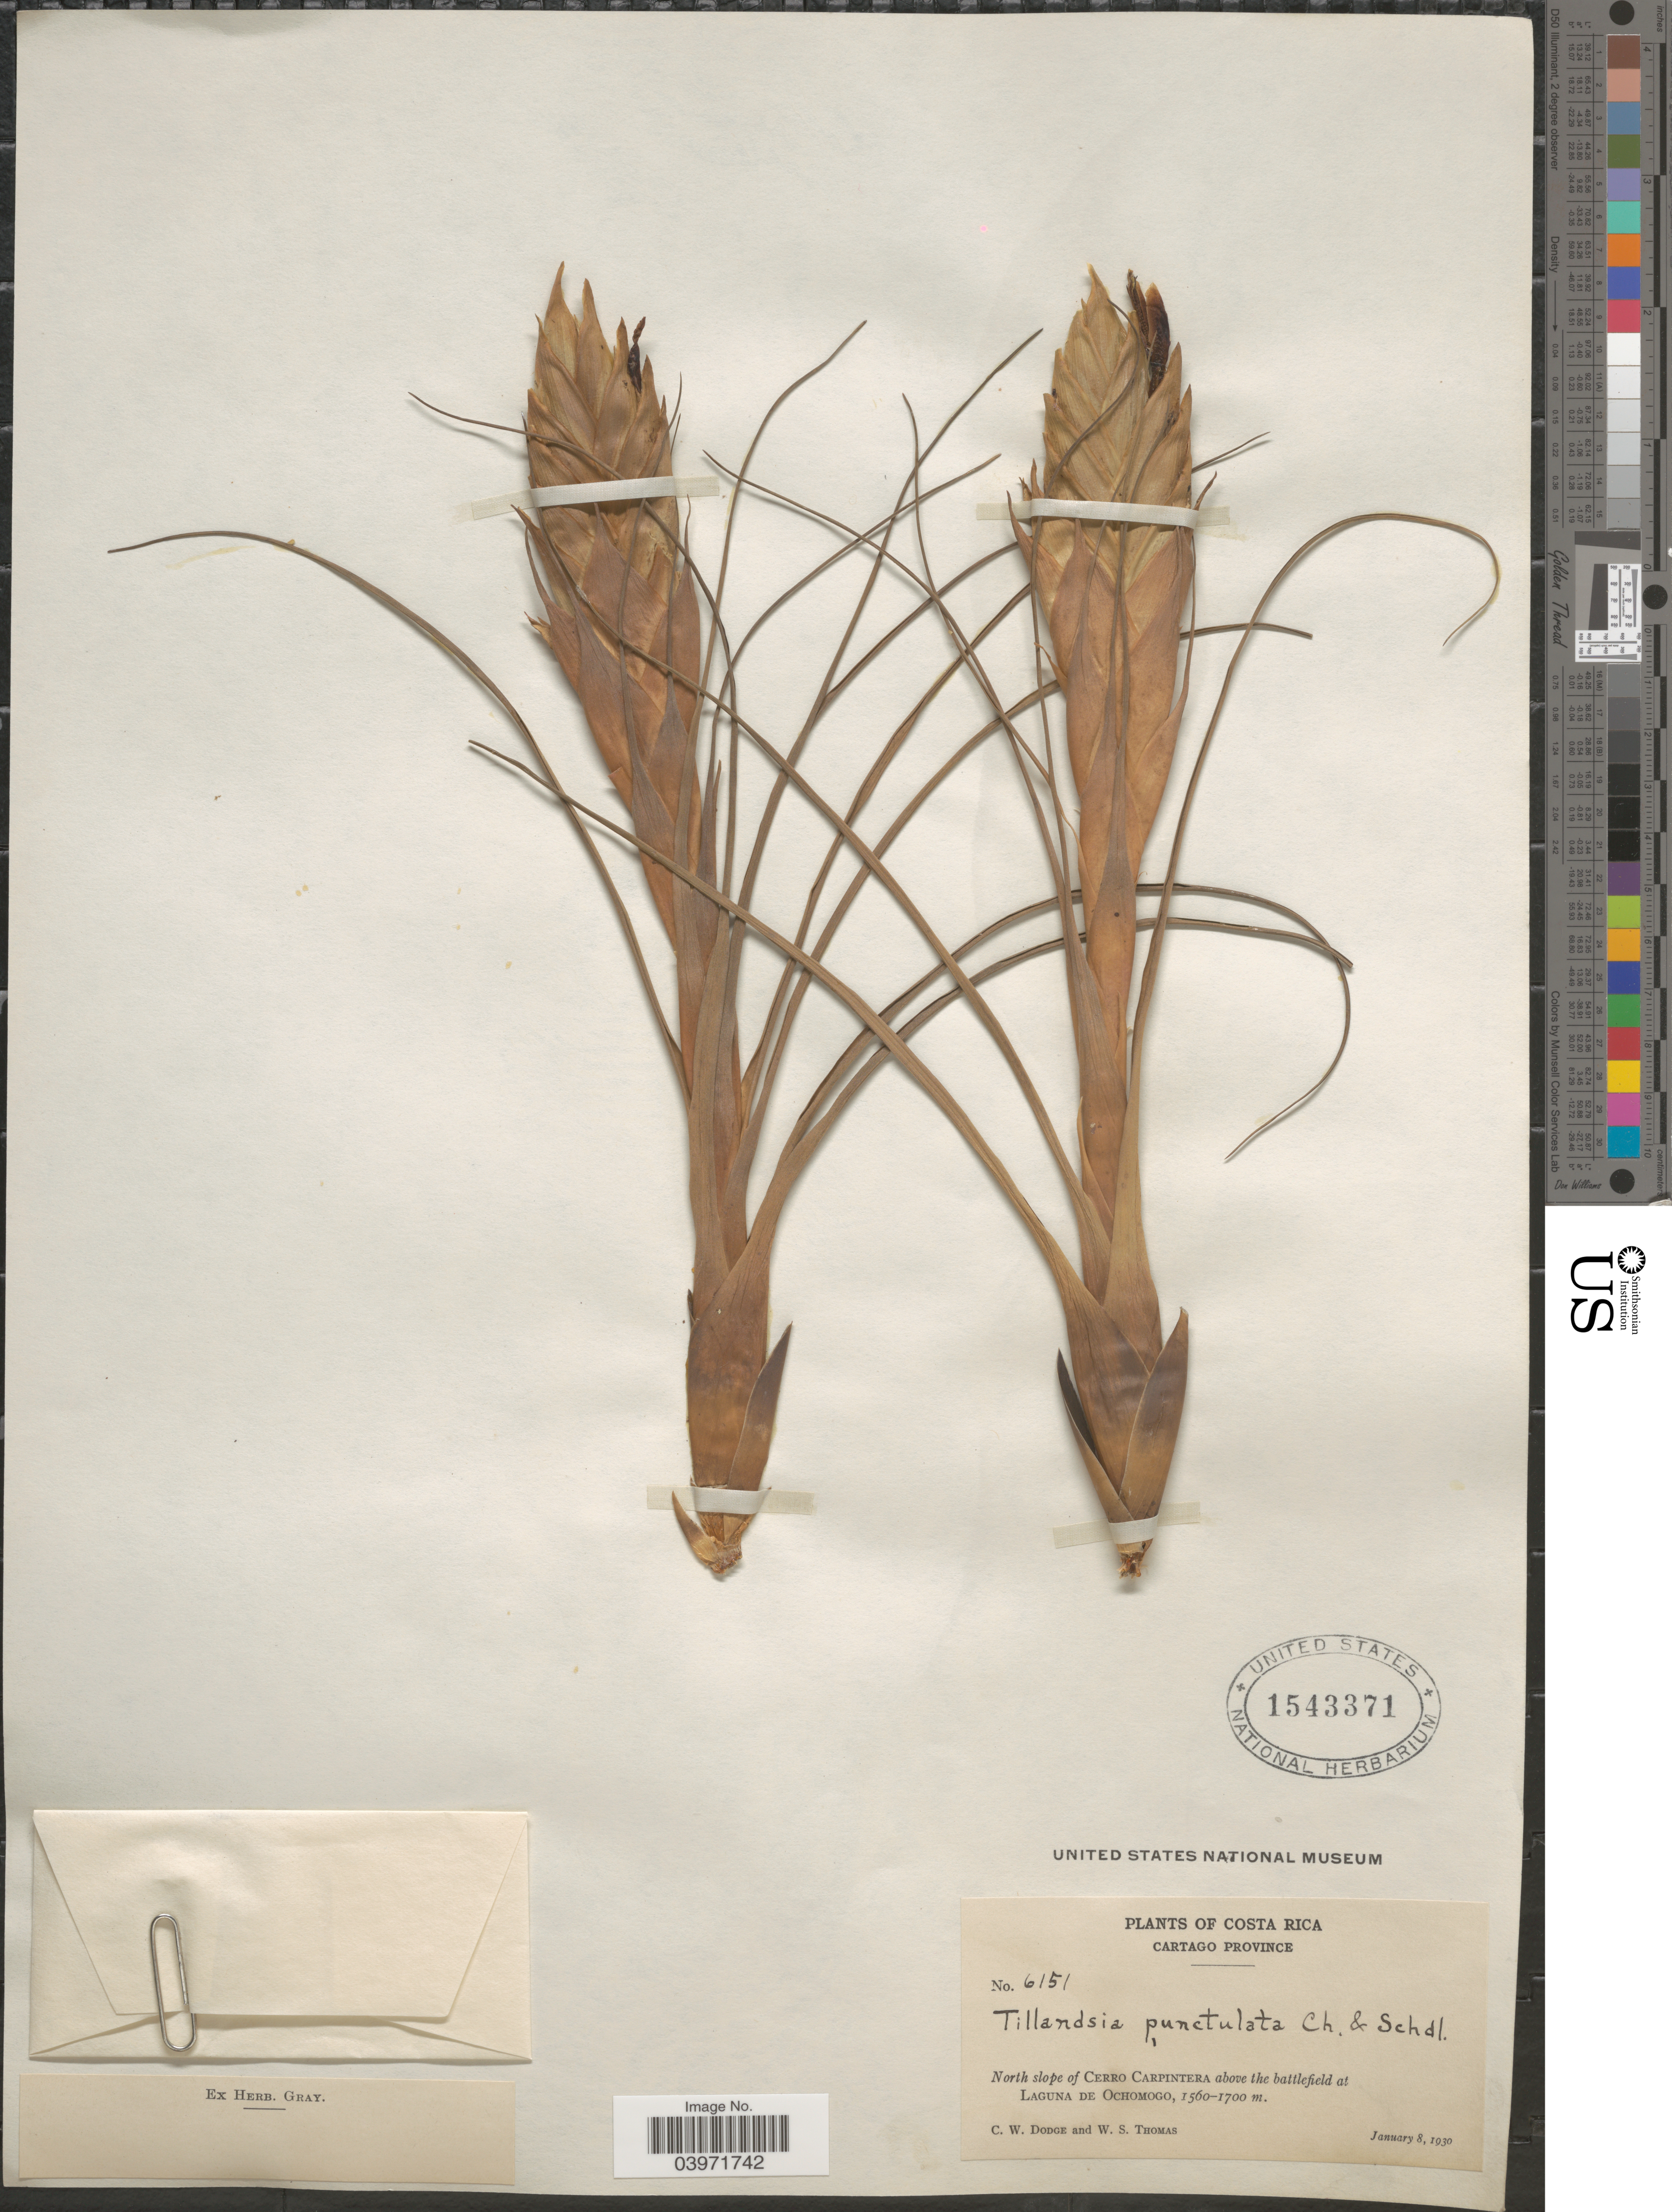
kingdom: Plantae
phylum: Tracheophyta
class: Liliopsida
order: Poales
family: Bromeliaceae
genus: Tillandsia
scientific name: Tillandsia punctulata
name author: Schltdl. & Cham.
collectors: C. Dodge & W. S. Thomas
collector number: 6151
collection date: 1930-01-08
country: Costa Rica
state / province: Cartago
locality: North slope of Cerro Carpintera above the battlefield at Laguna de Ochomogo.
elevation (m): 1560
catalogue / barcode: US 1543371